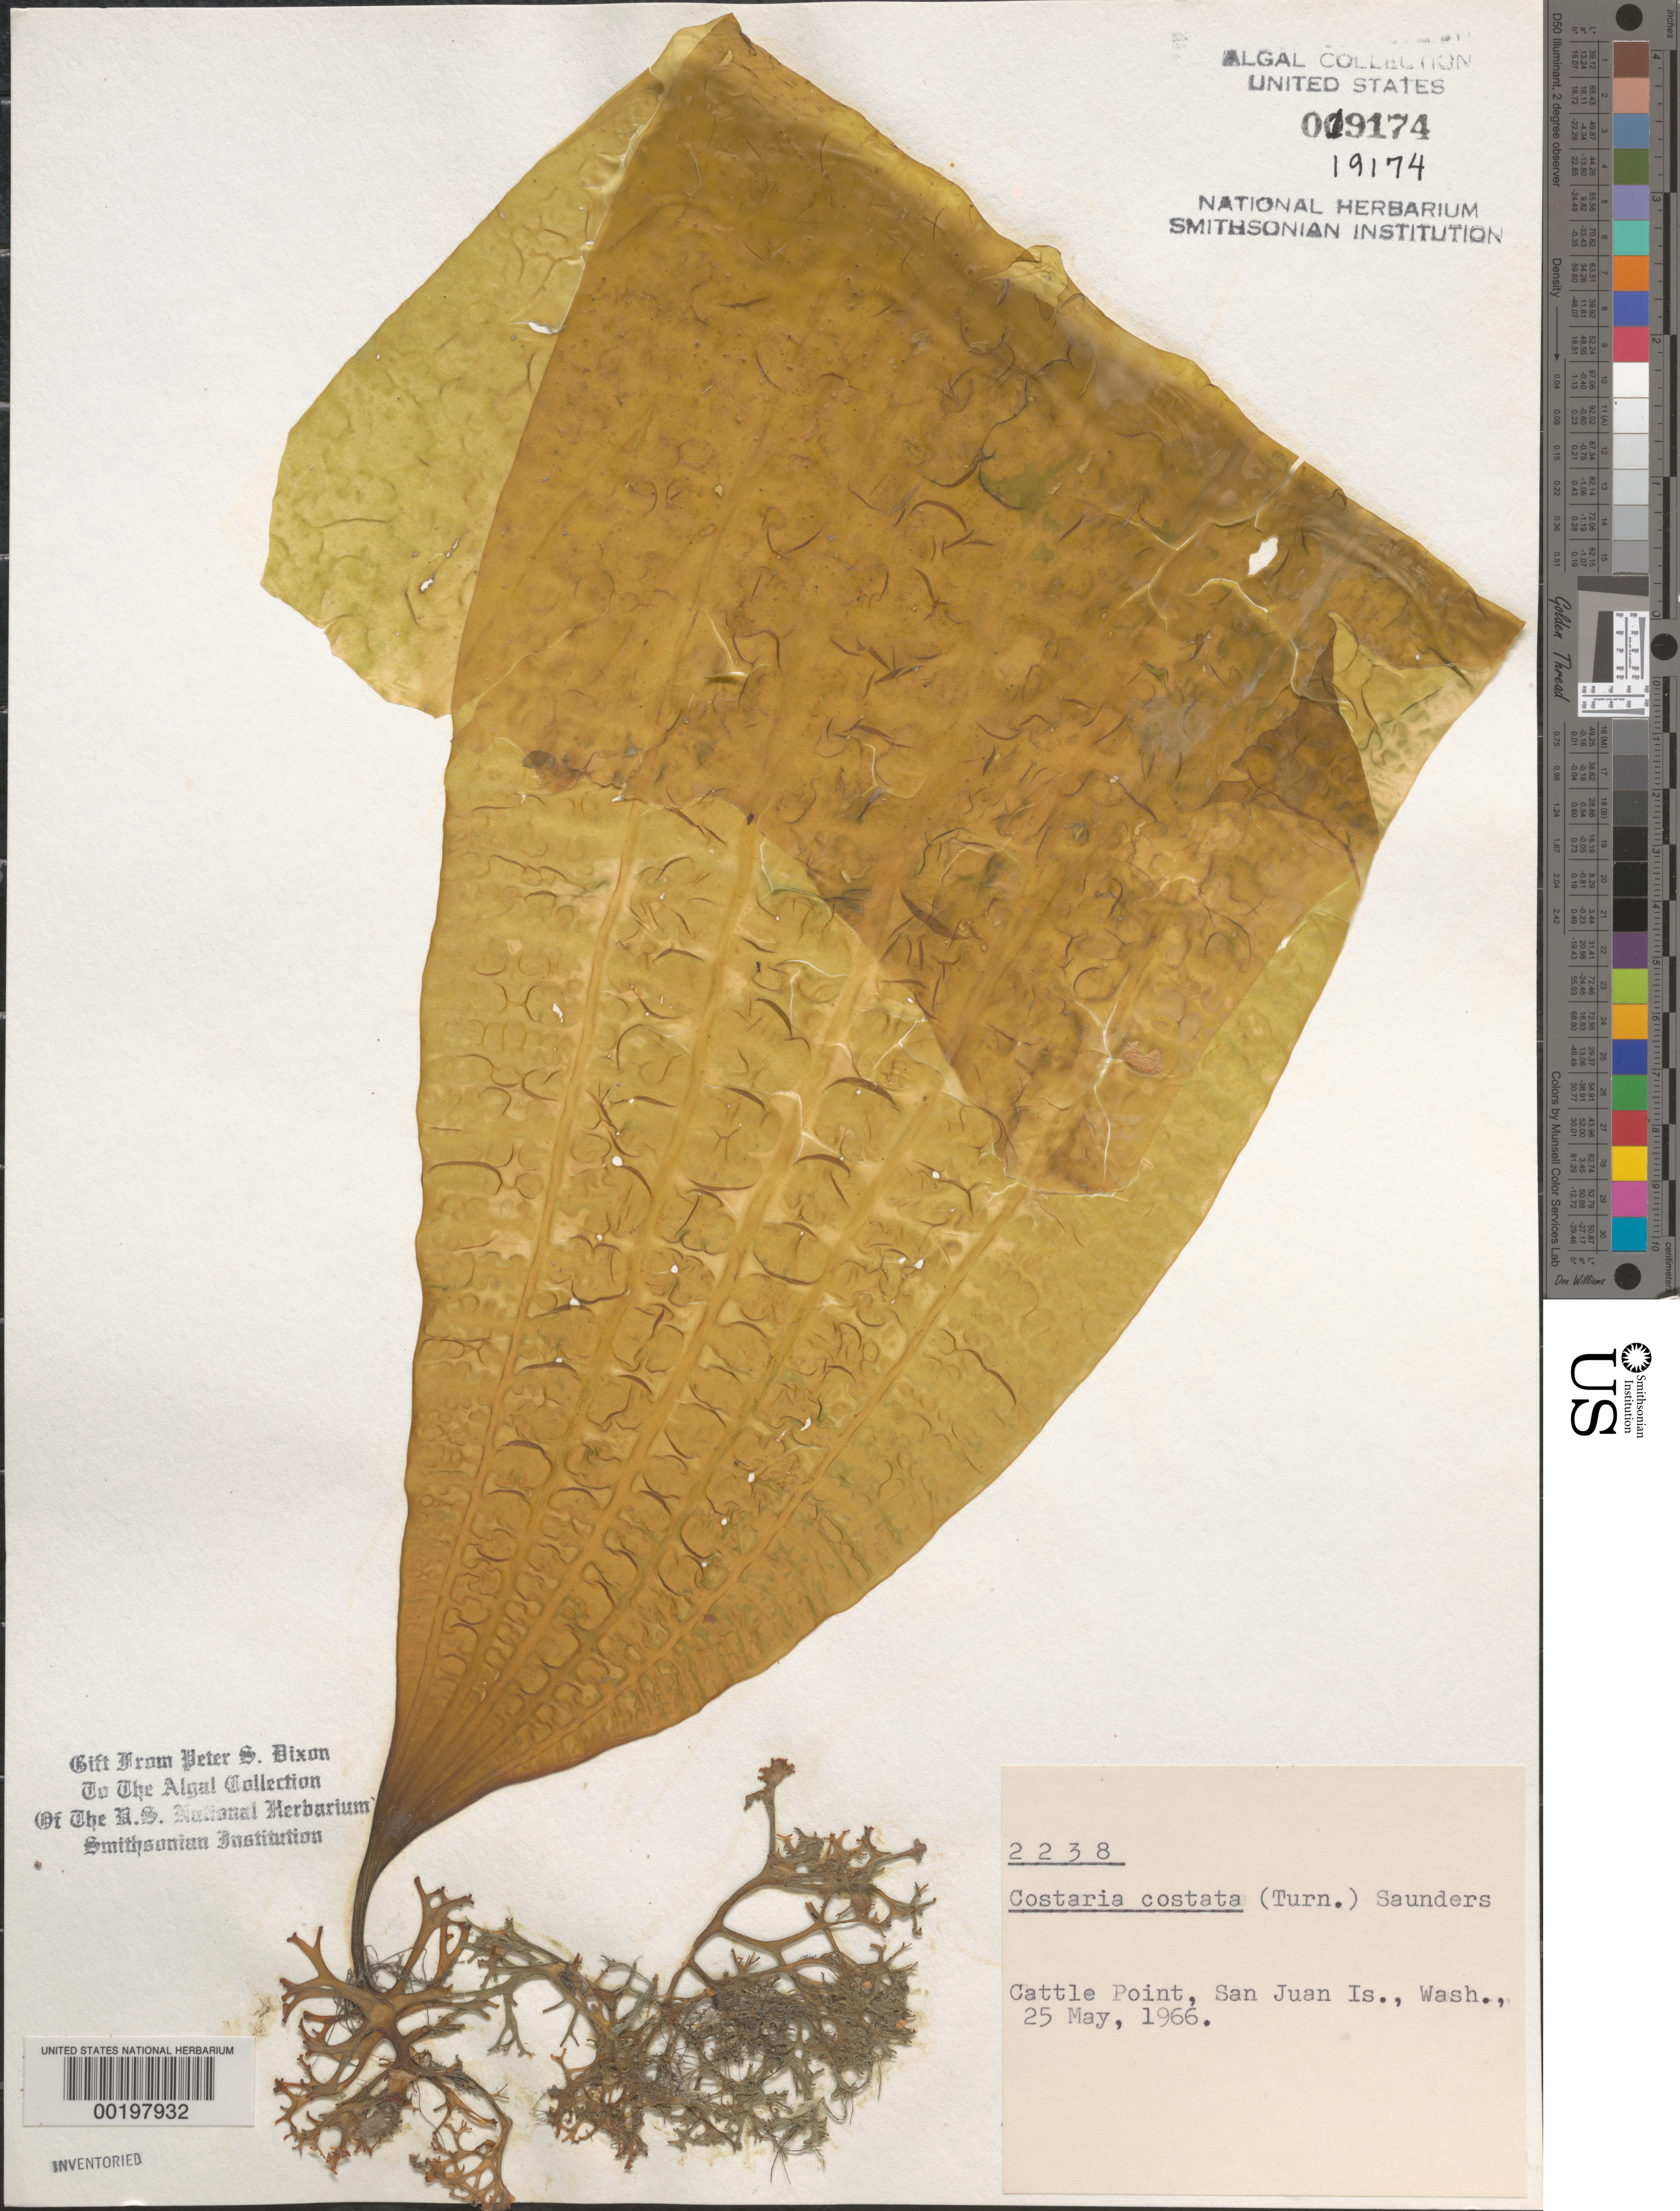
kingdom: Chromista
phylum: Ochrophyta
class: Phaeophyceae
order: Laminariales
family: Costariaceae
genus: Costaria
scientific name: Costaria costata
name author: (C. Agardh) D.A. Saunders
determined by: Dixon, P. S.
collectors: P. S. Dixon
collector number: PSD 2238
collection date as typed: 25 May 1966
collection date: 1966-05-25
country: United States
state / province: Washington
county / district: San Juan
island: San Juan Island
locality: Cattle Point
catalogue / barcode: US 19174